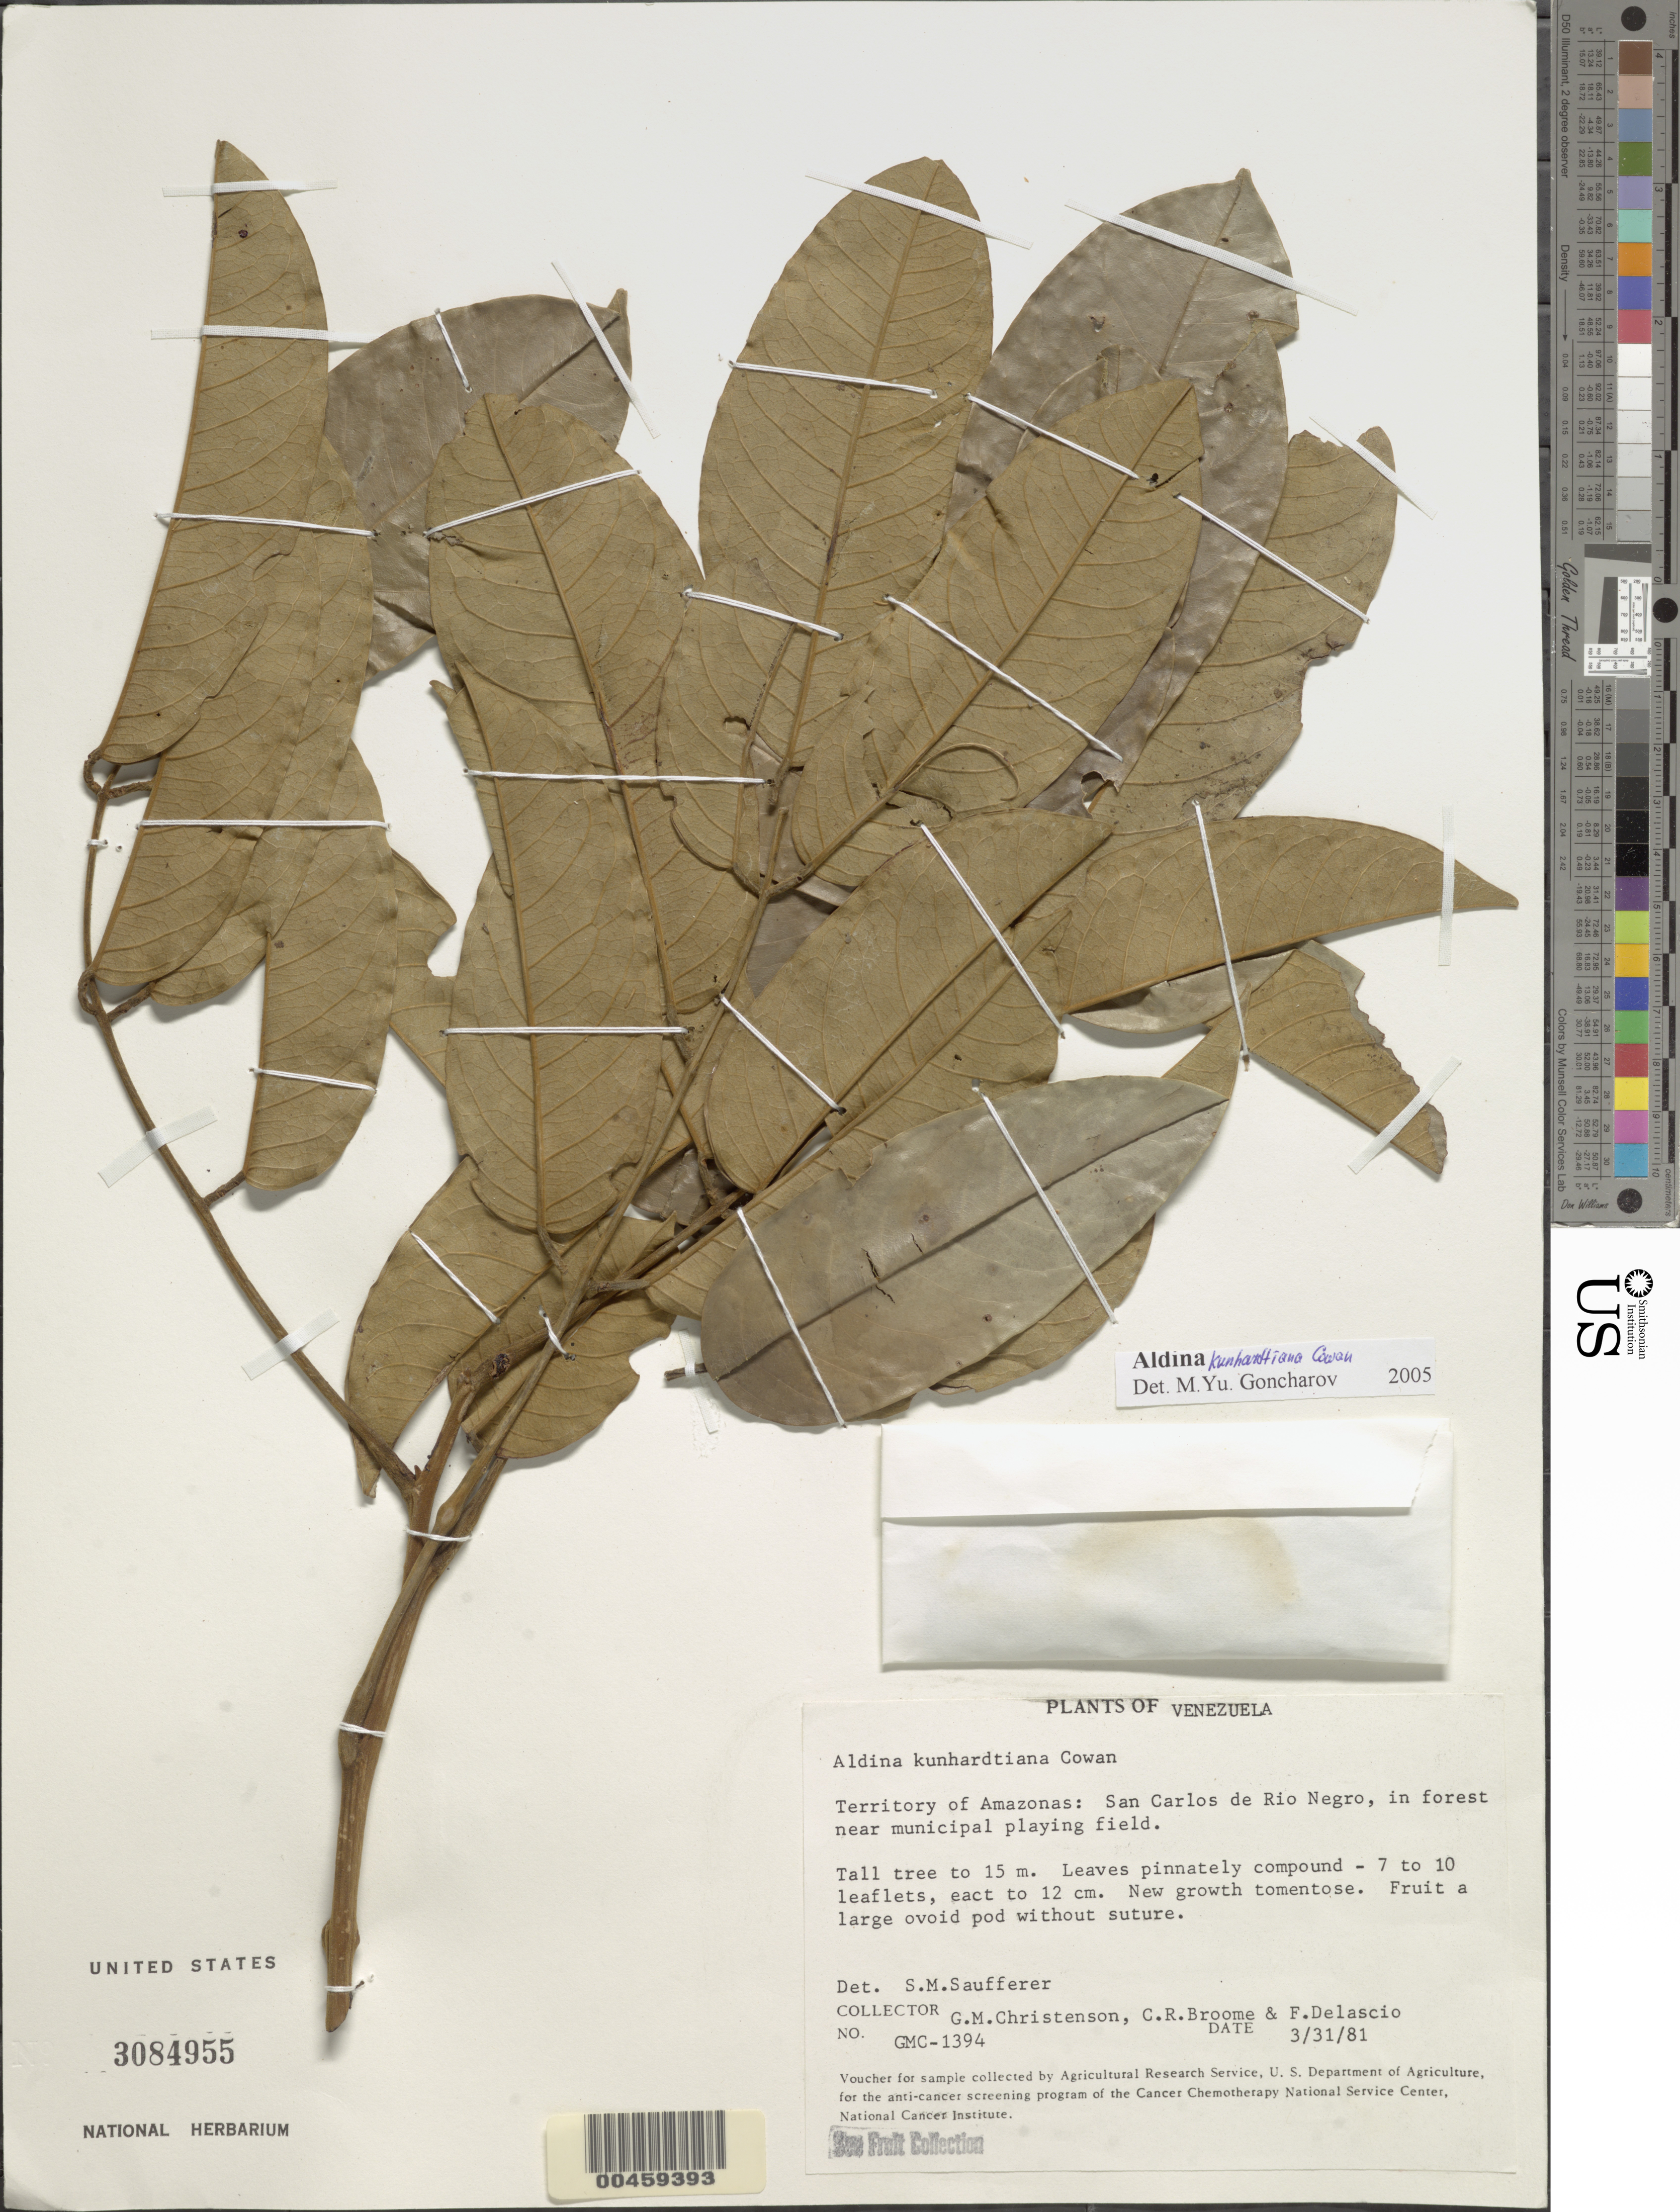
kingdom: Plantae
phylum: Tracheophyta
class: Magnoliopsida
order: Fabales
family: Fabaceae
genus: Aldina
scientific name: Aldina kunhardtiana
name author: R.S. Cowan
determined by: Saufferer, S. M.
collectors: G. Christenson, C. R. Broome & F. Delascio C.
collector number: Gmc-1394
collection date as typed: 31 Mar 1981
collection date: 1981-03-31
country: Venezuela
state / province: Amazonas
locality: San carlos de rio negro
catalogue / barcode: US 3084955